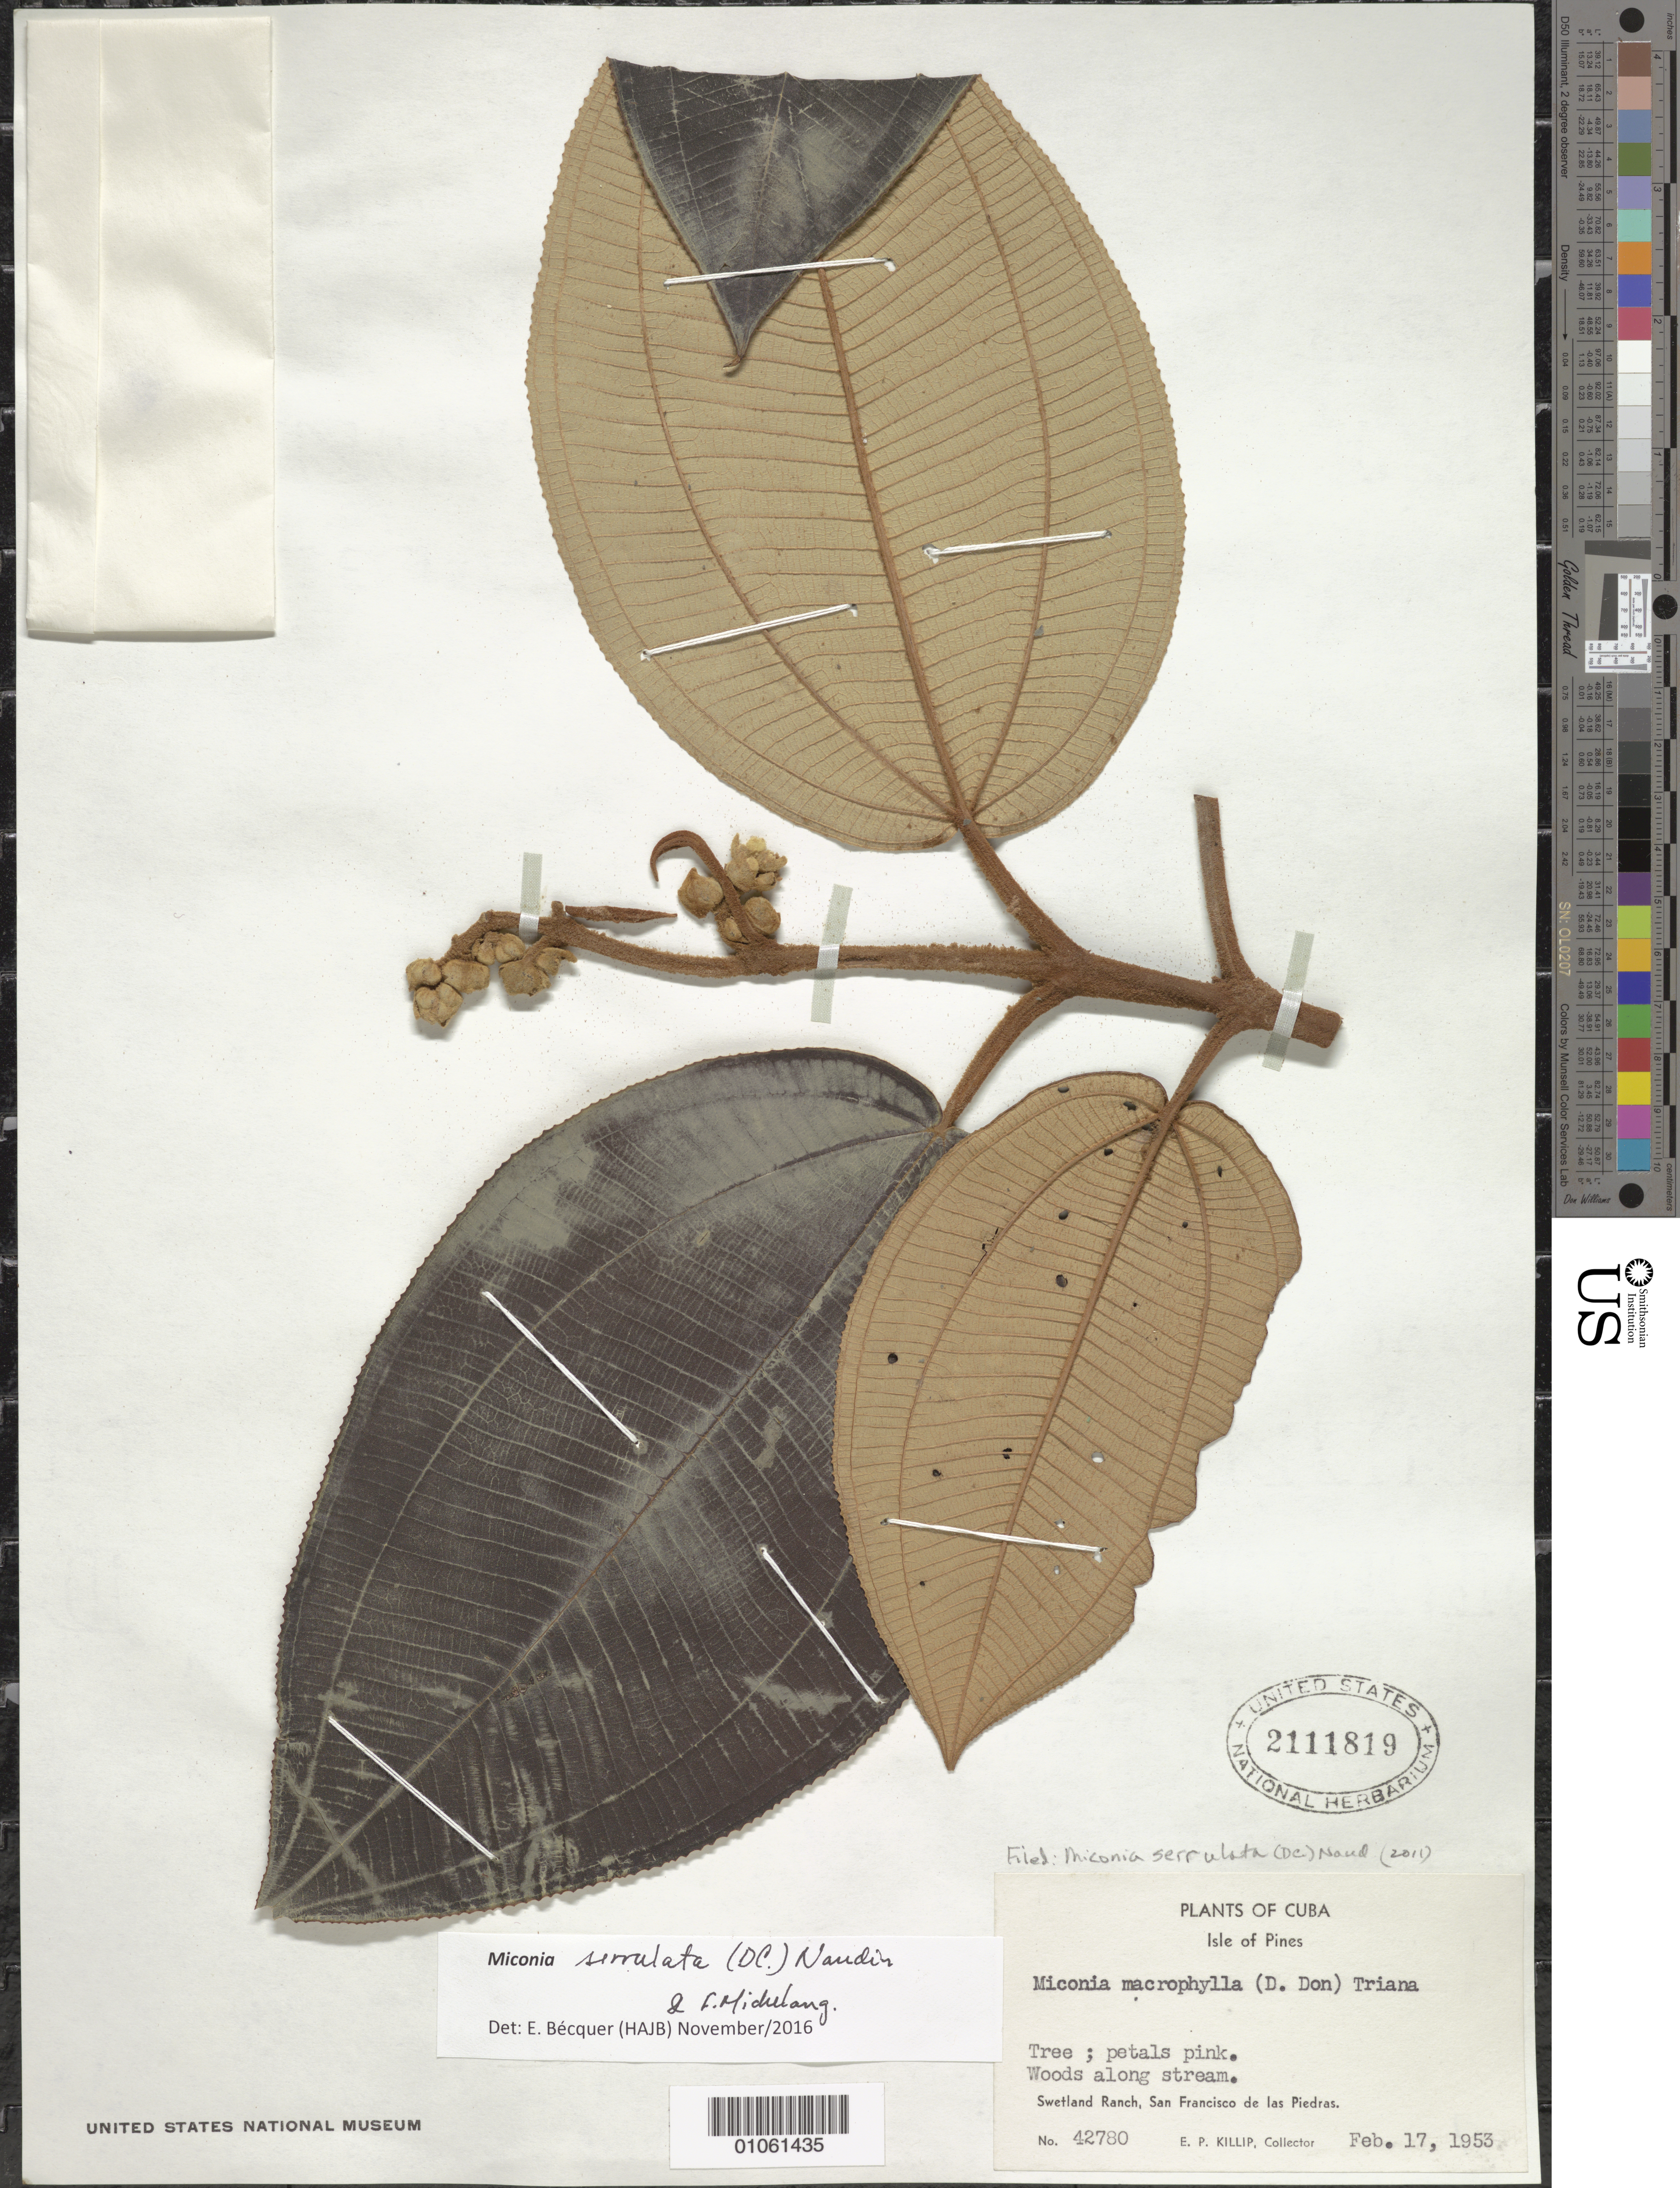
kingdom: Plantae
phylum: Tracheophyta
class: Magnoliopsida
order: Myrtales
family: Melastomataceae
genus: Miconia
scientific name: Miconia serrulata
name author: (DC.) Naudin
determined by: Bécquer Granados, E. R.; Michelangeli, F. A.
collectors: E. P. Killip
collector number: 42780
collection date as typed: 17 Feb 1953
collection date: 1953-02-17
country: Cuba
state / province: Isla de La Juventud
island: Isla de la Juventud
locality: Swetland Ranch, San Francisco de las Piedras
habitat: Woods along stream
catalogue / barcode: US 2111819